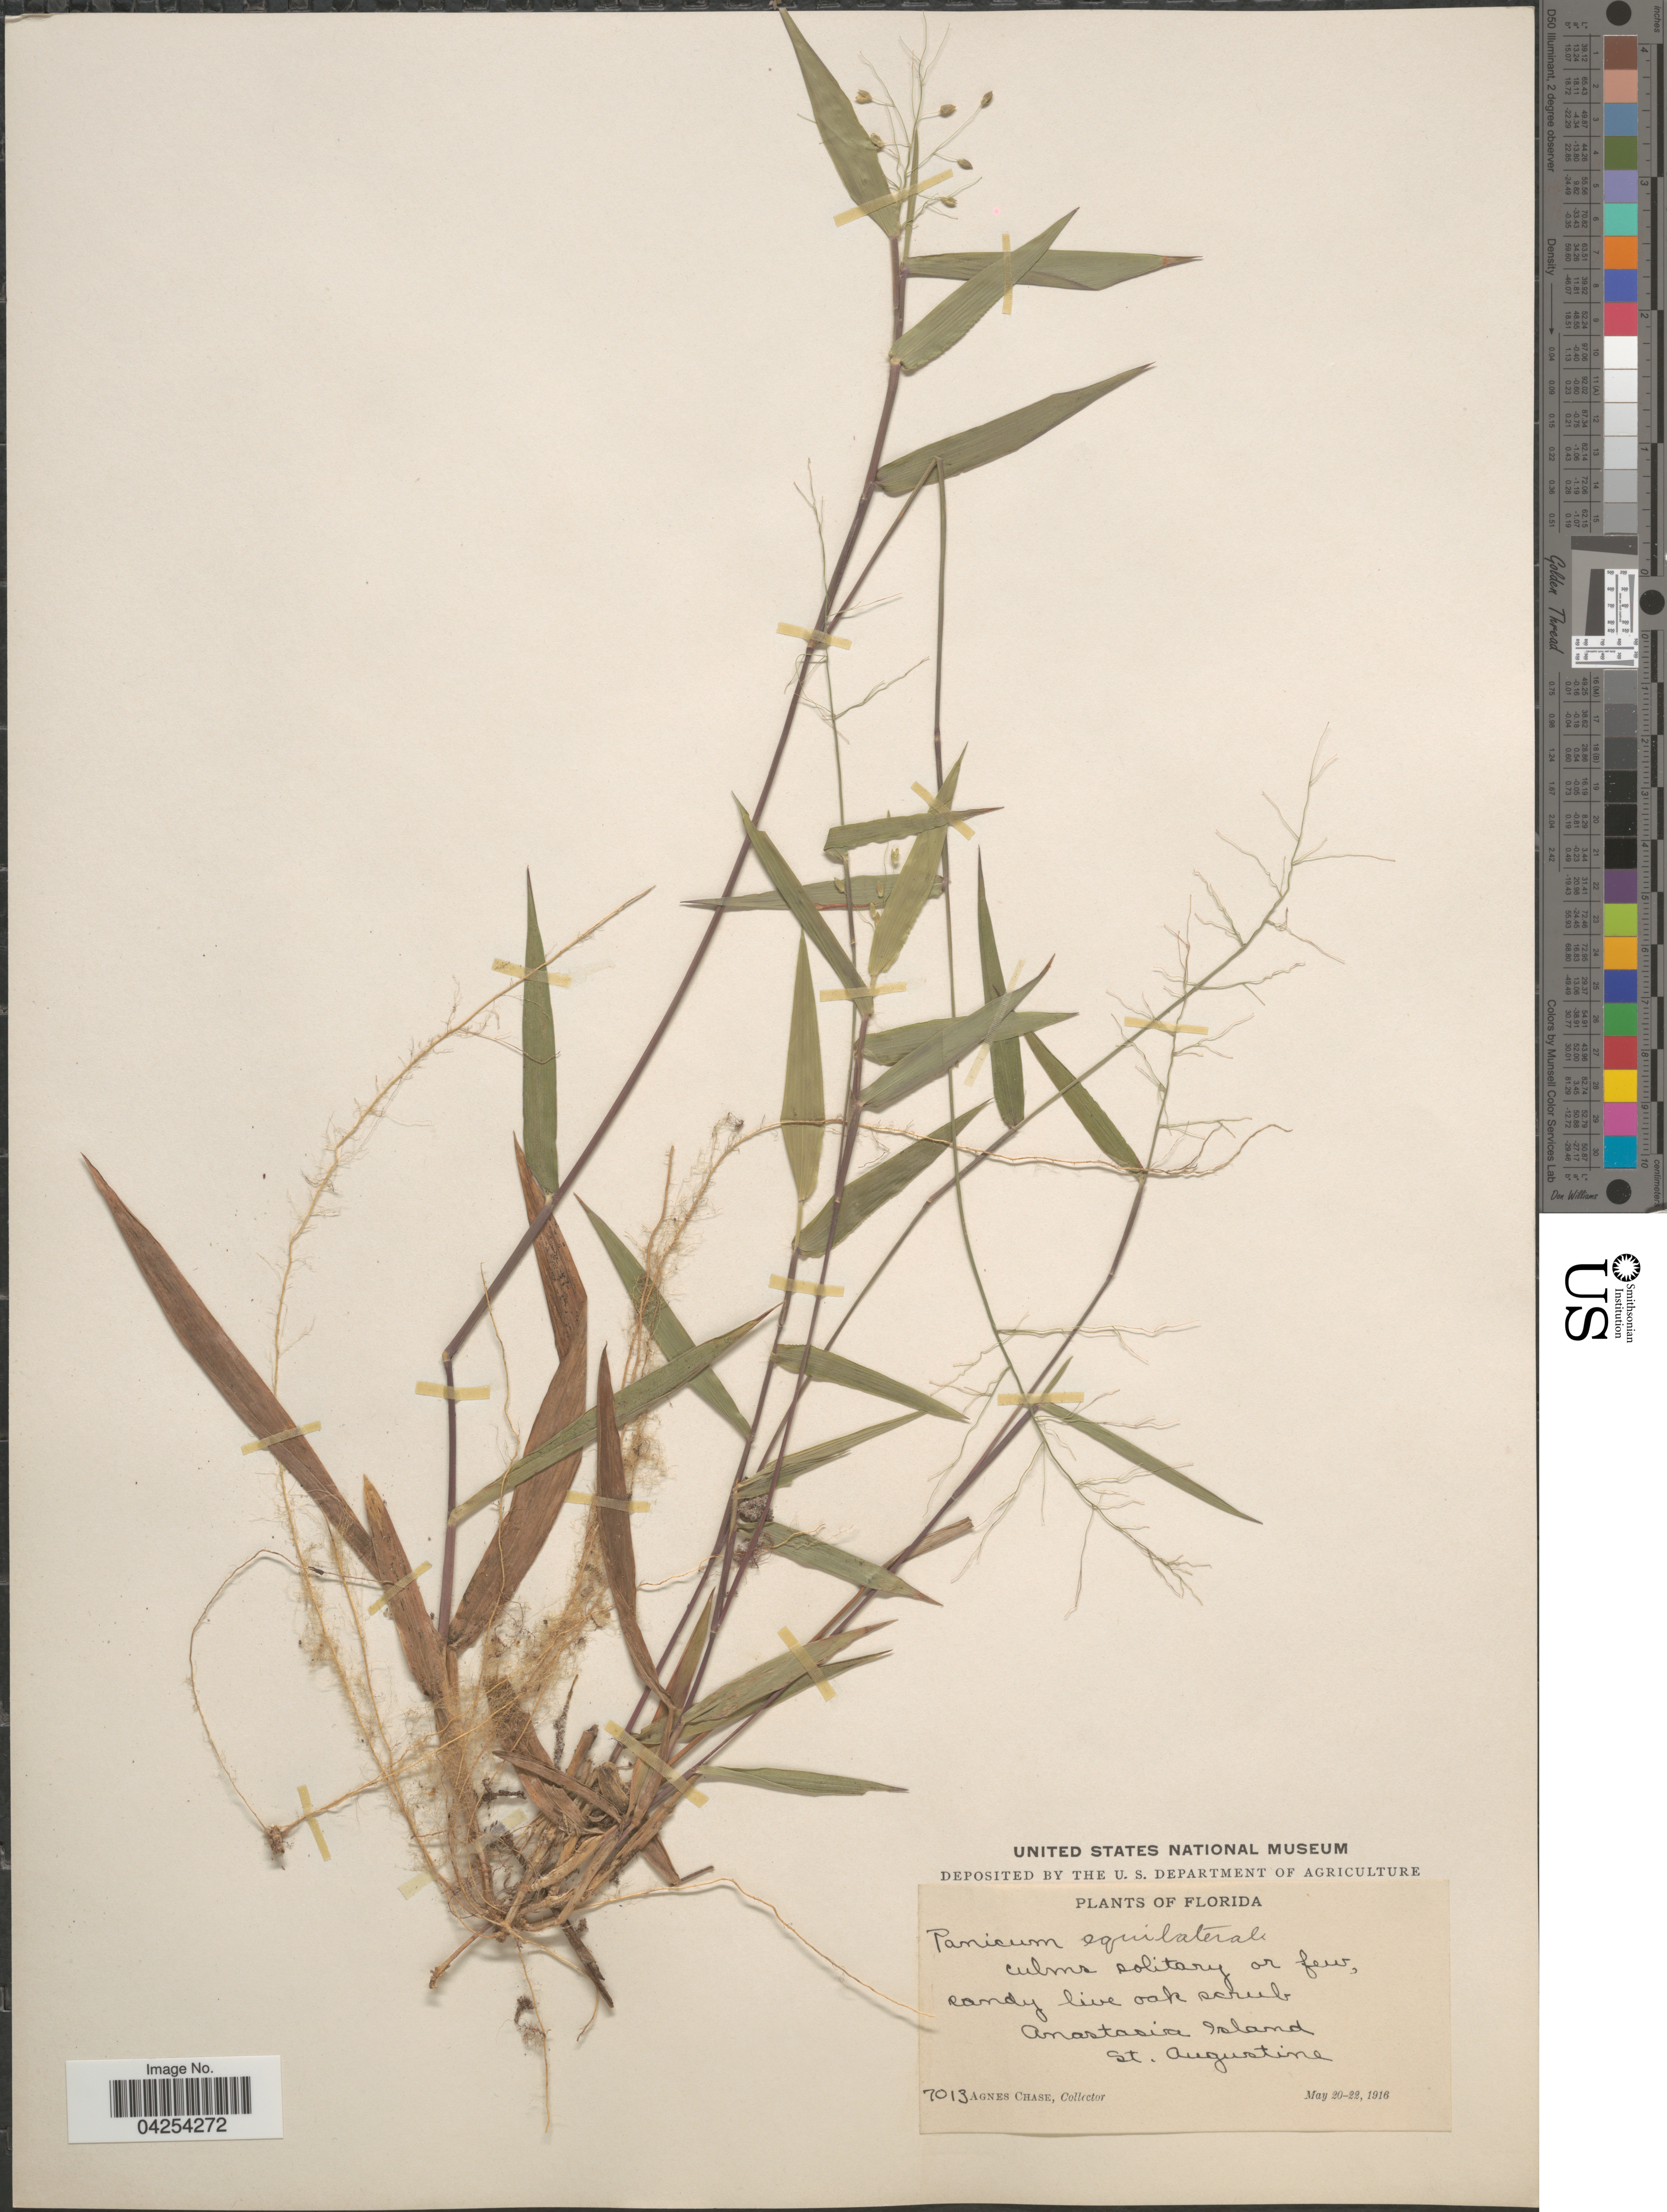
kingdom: Plantae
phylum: Tracheophyta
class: Liliopsida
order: Poales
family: Poaceae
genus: Dichanthelium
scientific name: Dichanthelium commutatum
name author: (Schult.) Gould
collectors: A. Chase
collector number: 7013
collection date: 1916-05-20/1916-05-22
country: United States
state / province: Florida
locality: Anastacia Island. St. Augustine.